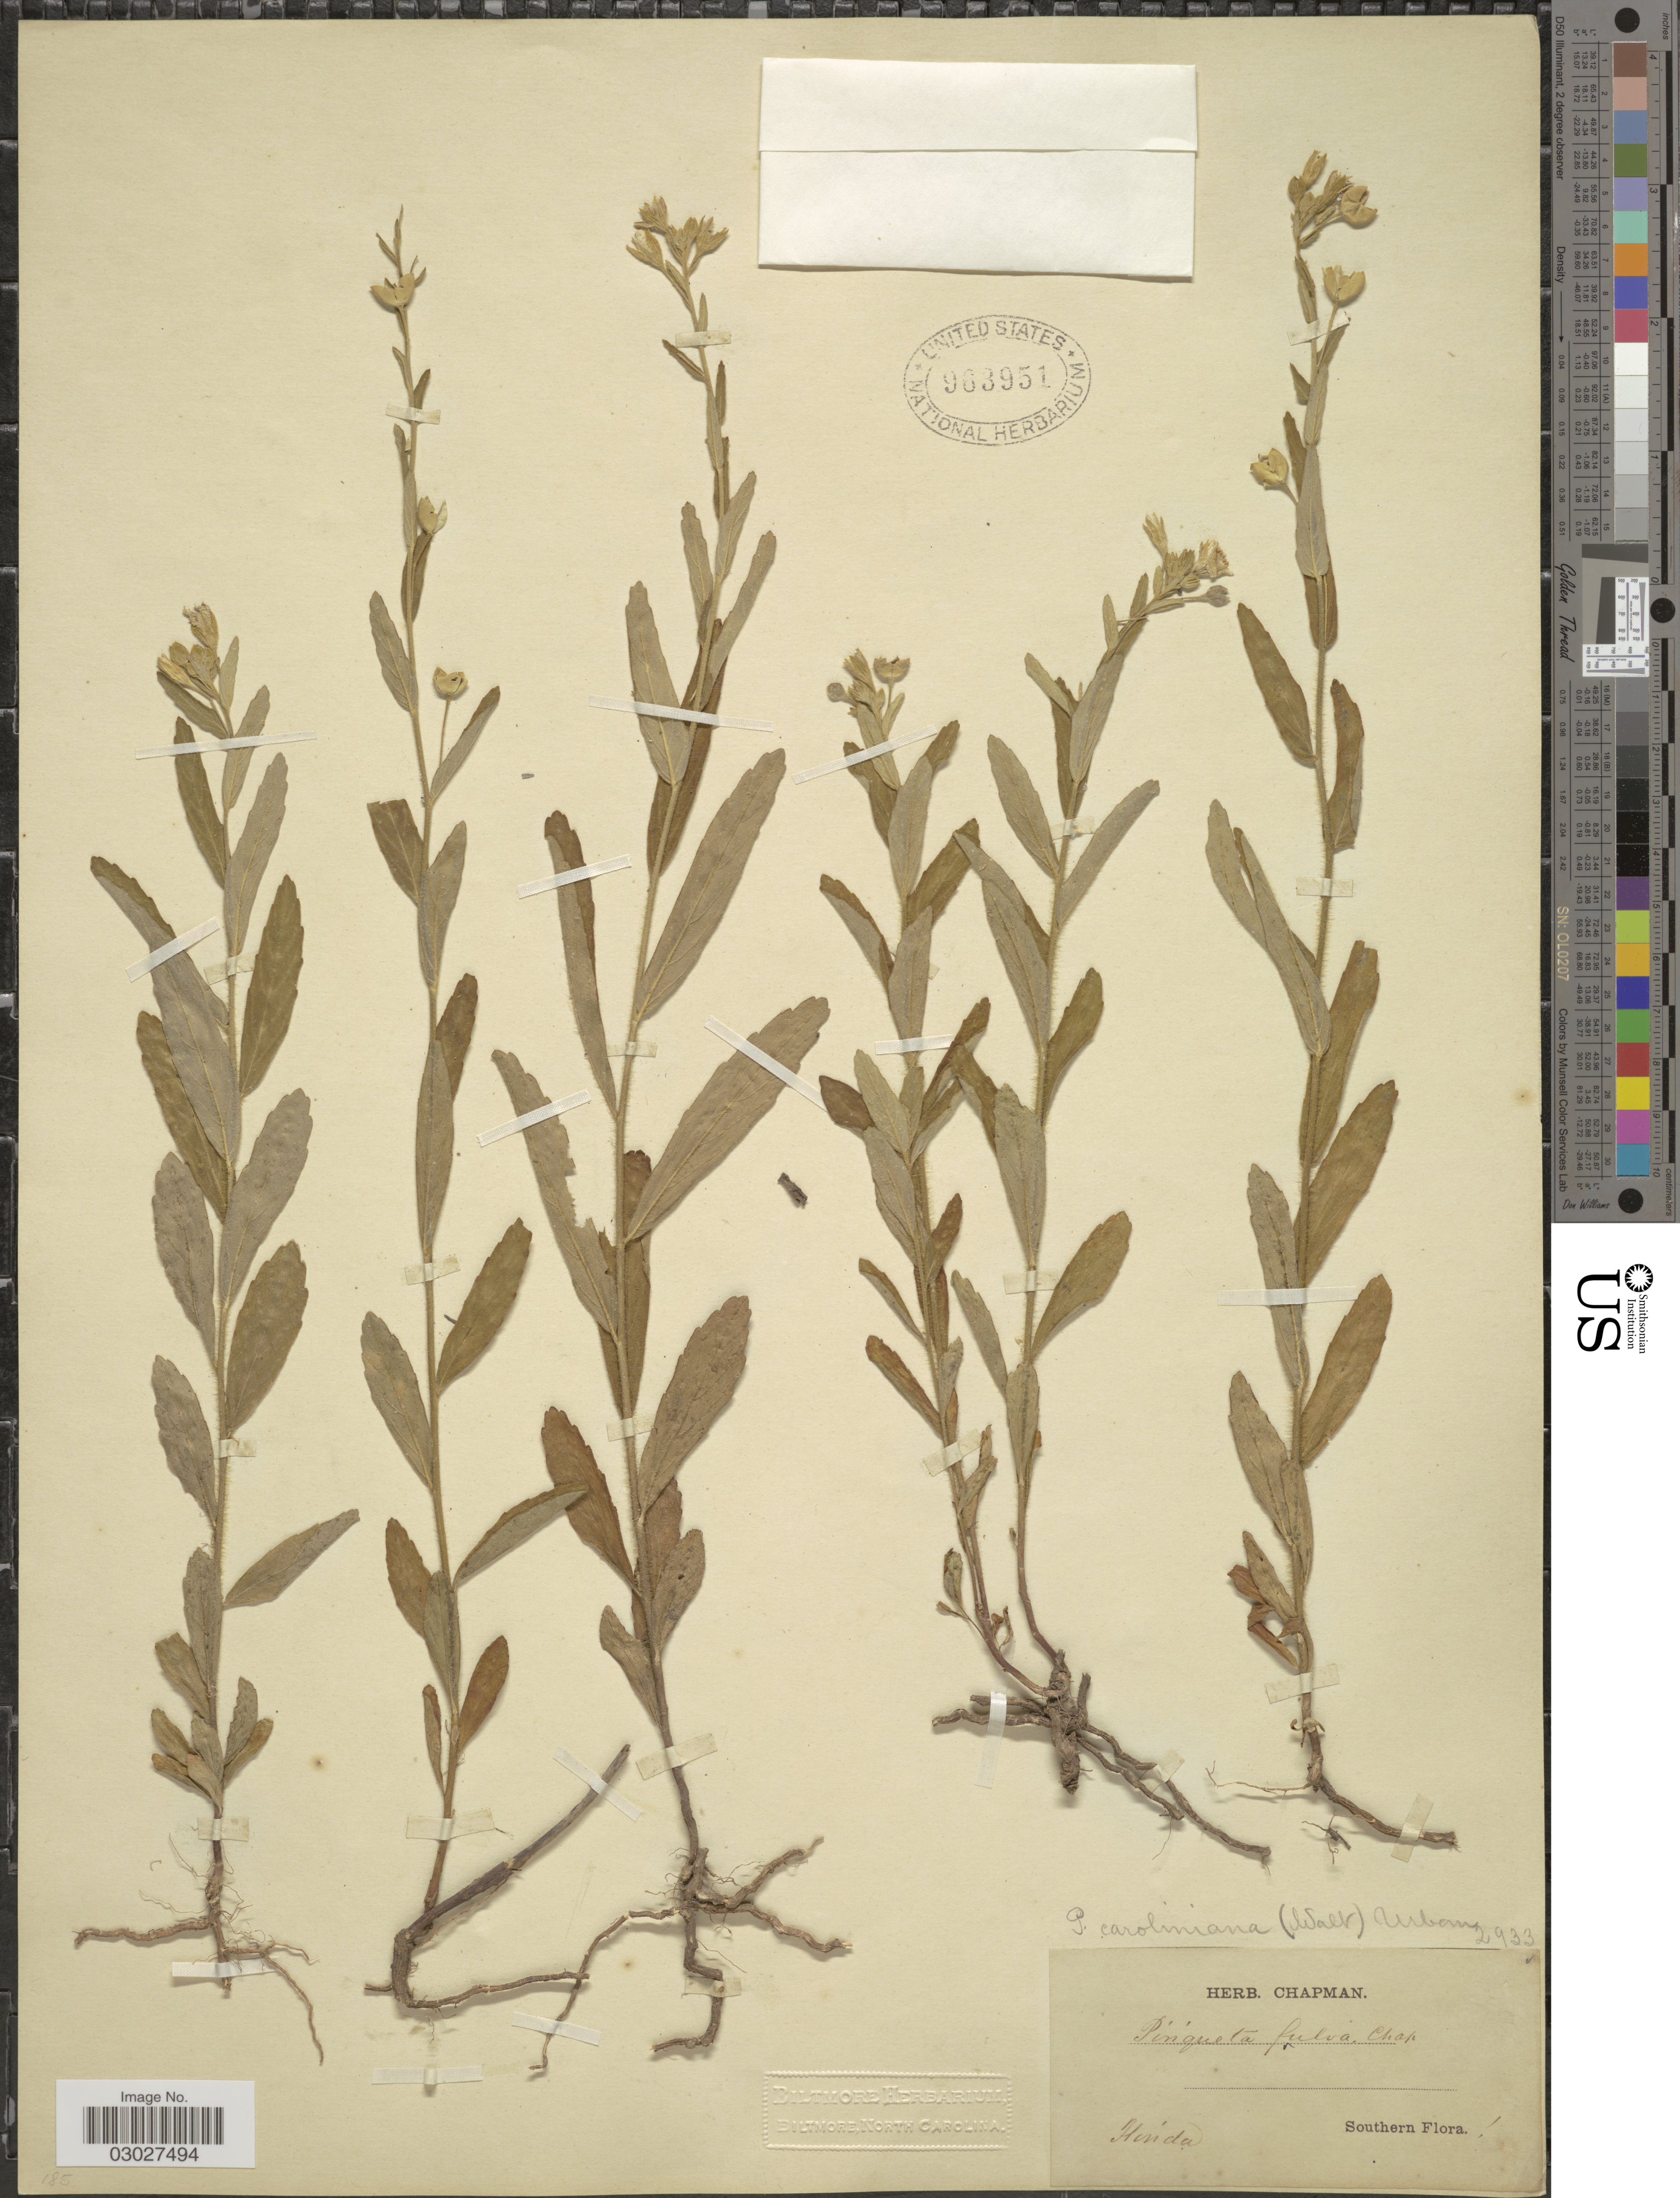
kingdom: Plantae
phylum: Tracheophyta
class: Magnoliopsida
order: Malpighiales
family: Turneraceae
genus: Piriqueta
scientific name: Piriqueta cistoides subsp. caroliniana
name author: (Walter) Arbo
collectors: ex herb. Chapman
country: United States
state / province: Florida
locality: Southern.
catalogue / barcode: US 963951